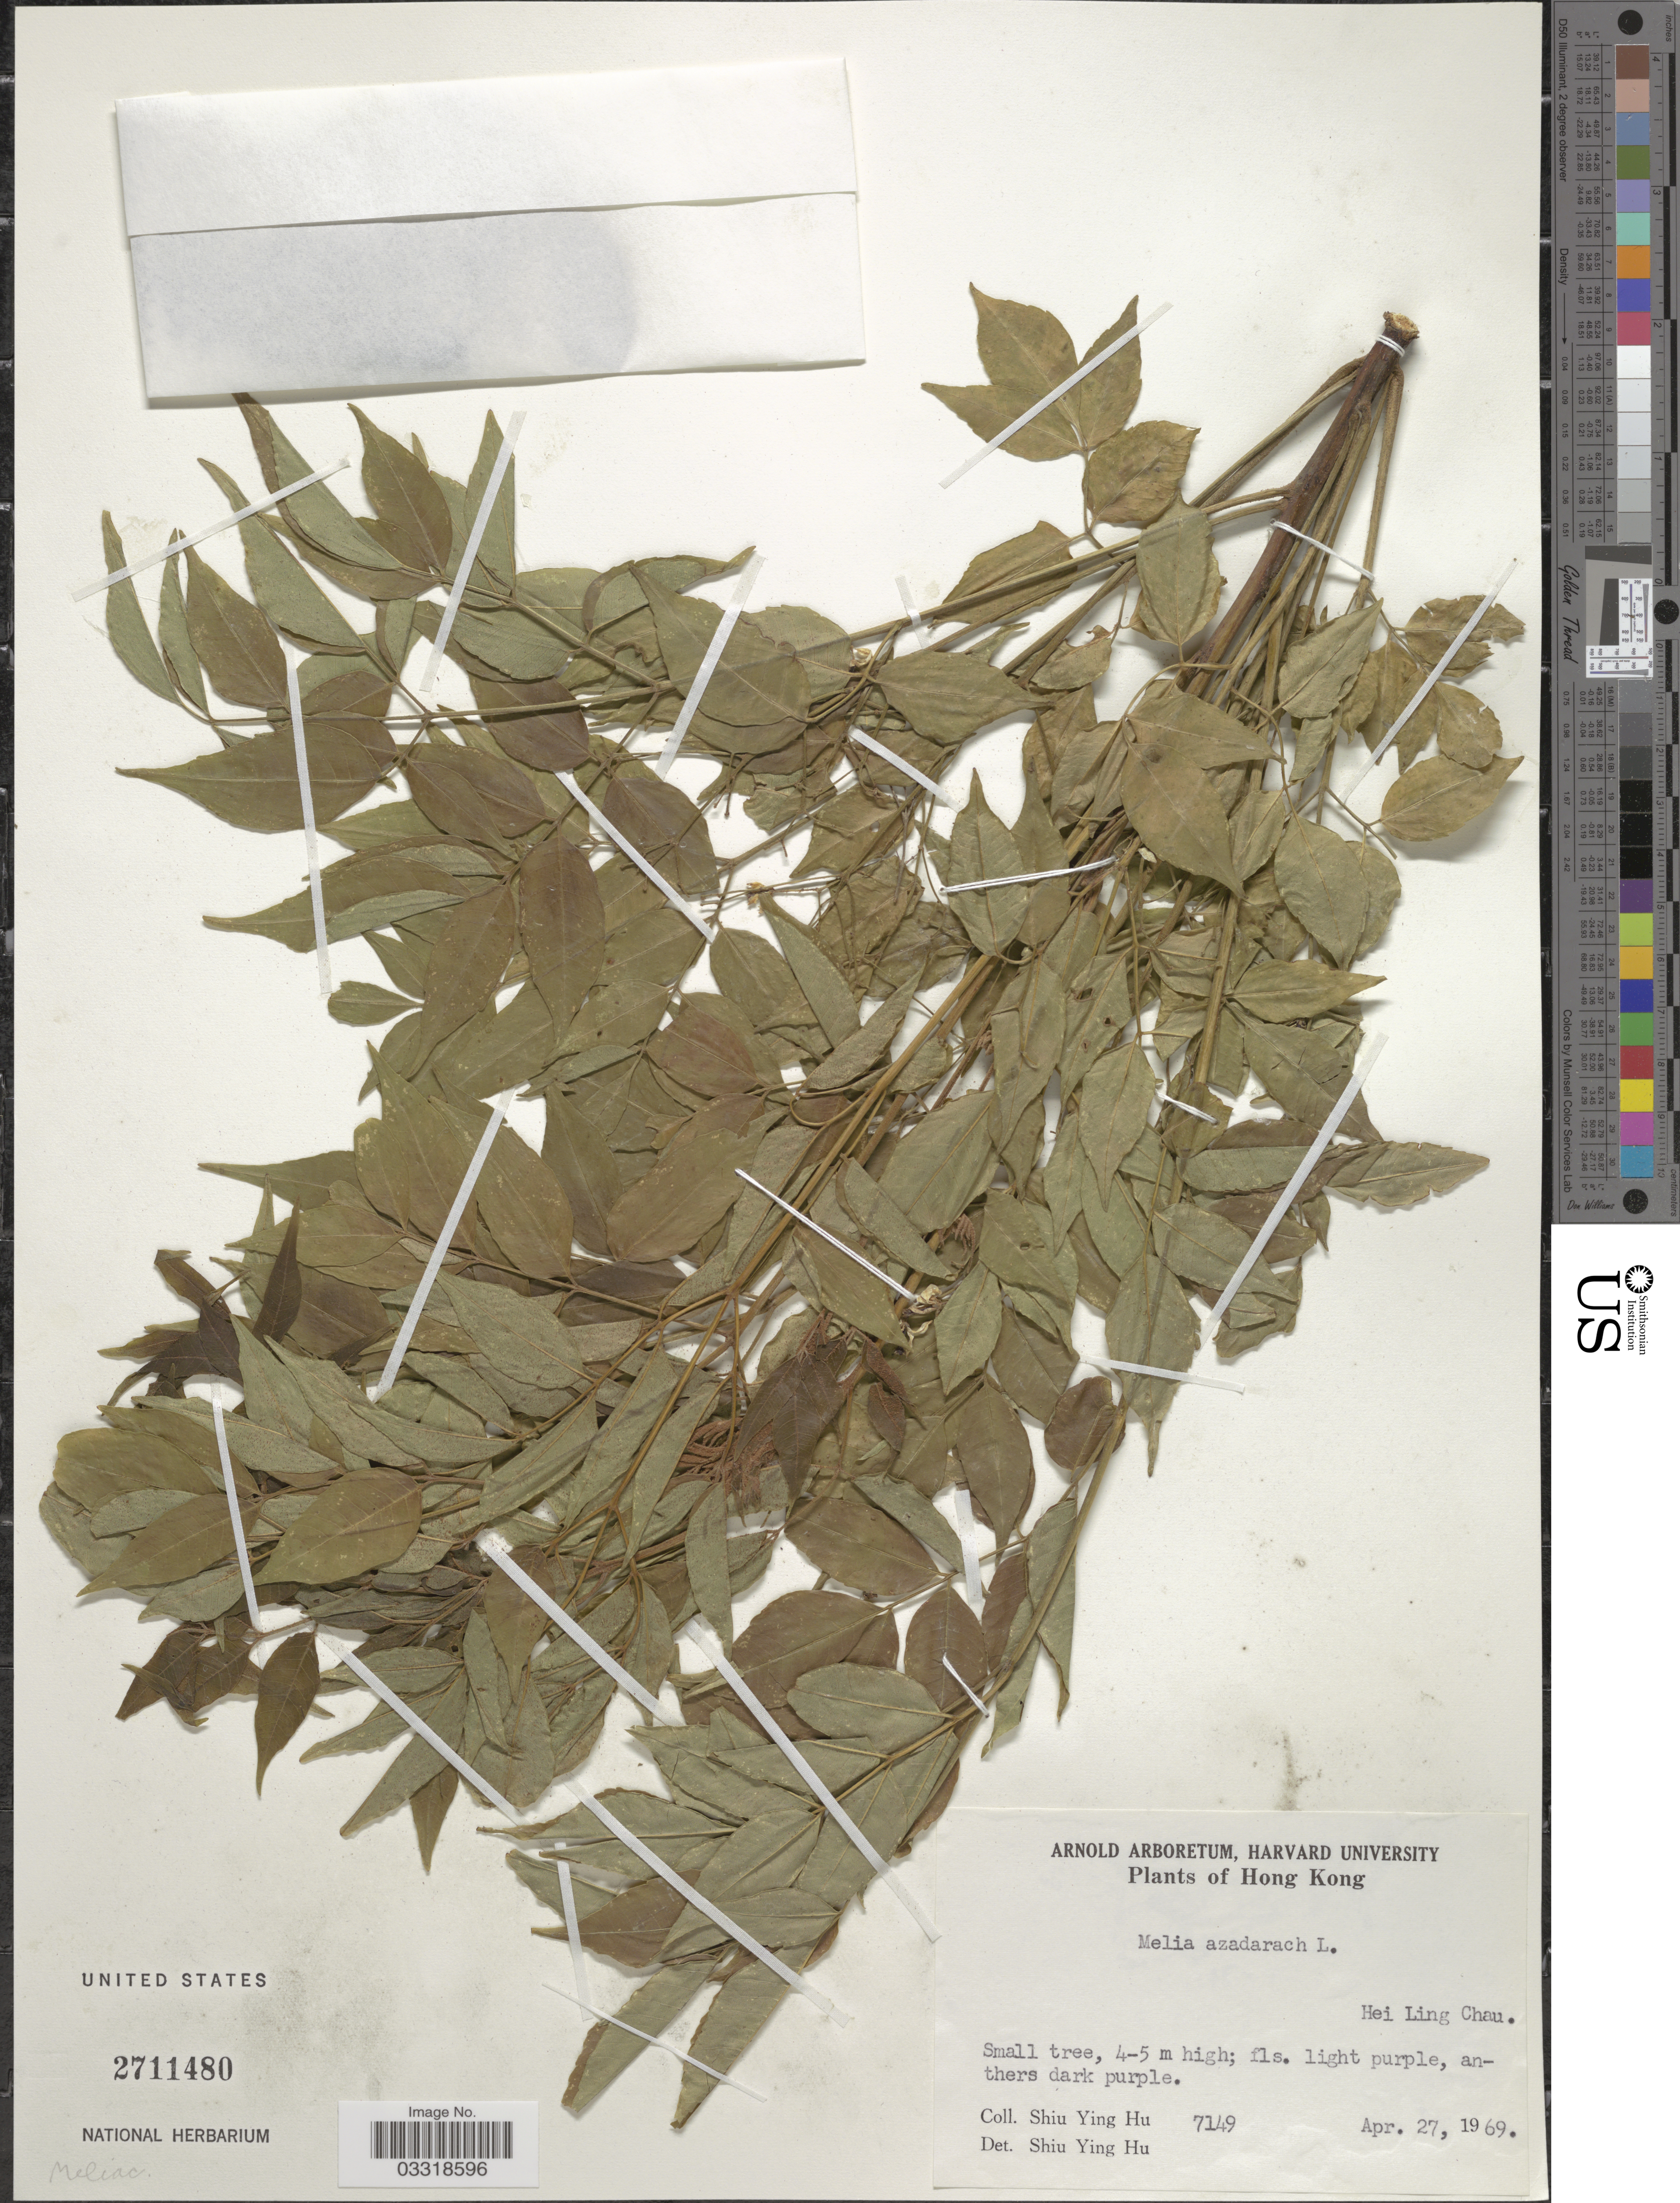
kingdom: Plantae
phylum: Tracheophyta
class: Magnoliopsida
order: Sapindales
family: Meliaceae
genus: Melia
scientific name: Melia azedarach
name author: L.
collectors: S. Y. Hu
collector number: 7149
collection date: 1969-04-27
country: China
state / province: Hong Kong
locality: Hei Ling Chau.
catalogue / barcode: US 2711480